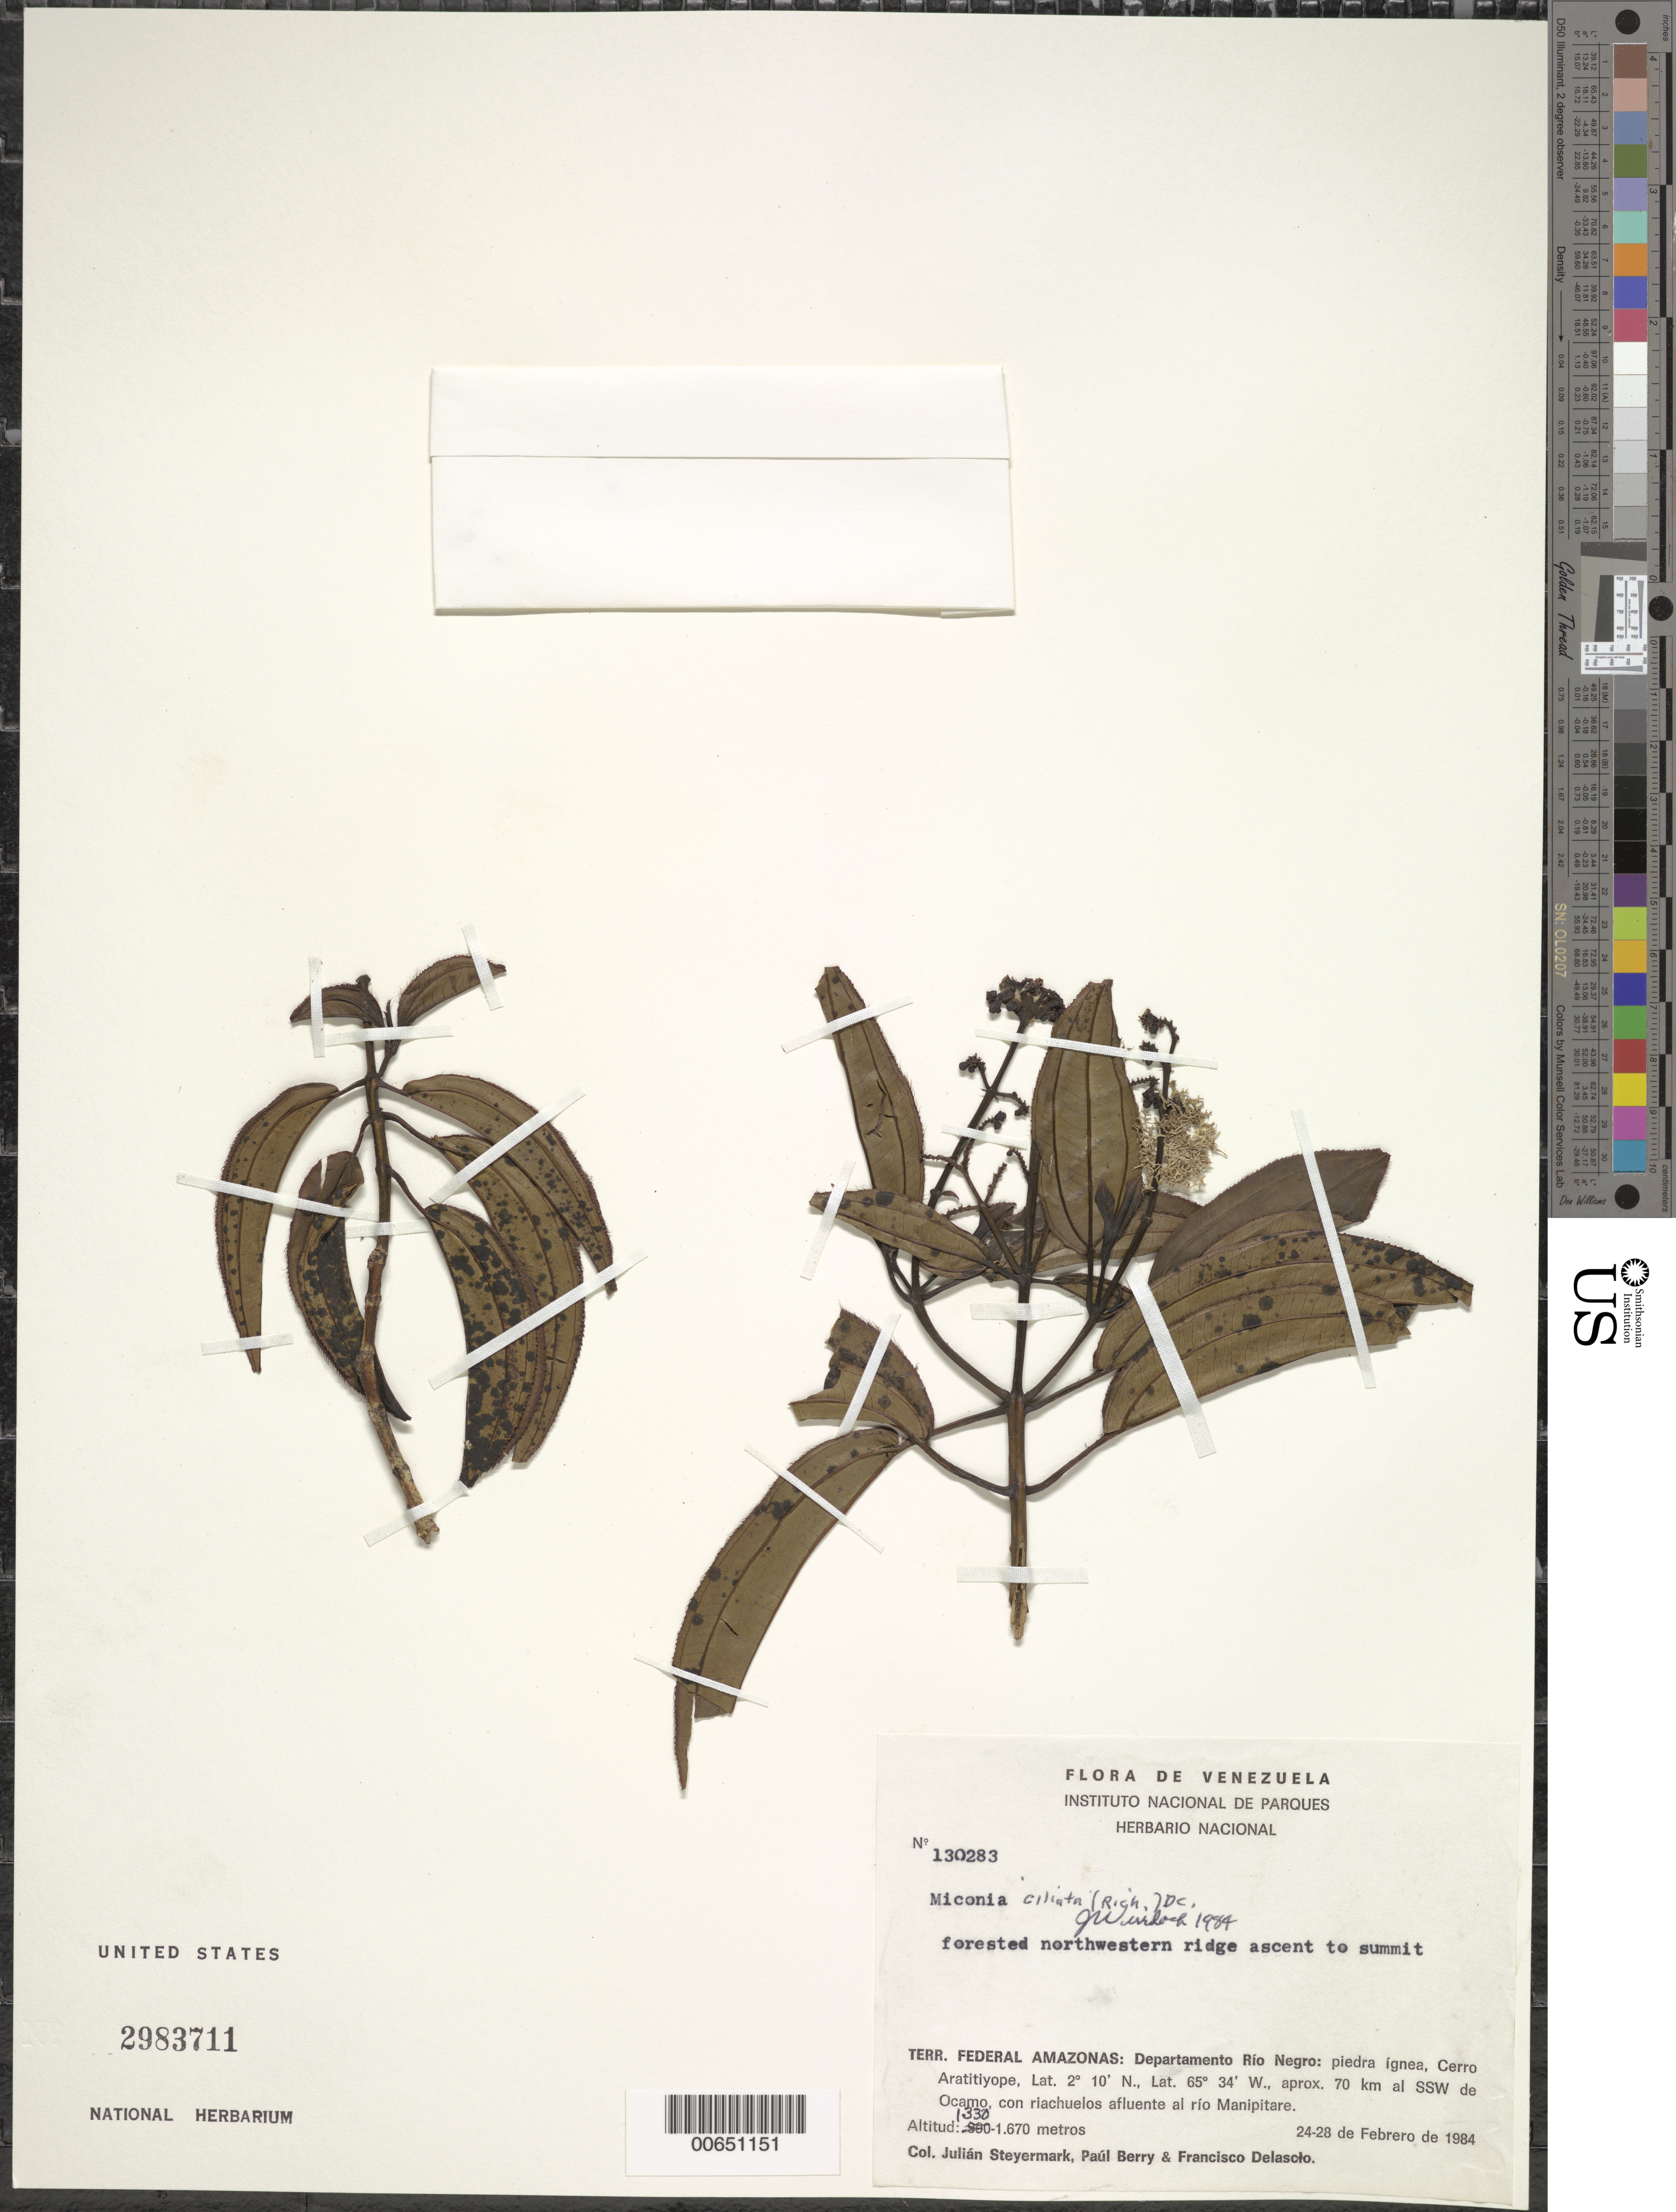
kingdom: Plantae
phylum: Tracheophyta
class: Magnoliopsida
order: Myrtales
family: Melastomataceae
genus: Miconia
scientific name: Miconia ciliata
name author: (Rich.) DC.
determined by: Wurdack, John J., (US), US (UNITED STATES)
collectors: J. Steyermark, P. Berry & F. Delascio C.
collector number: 130283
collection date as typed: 24-Feb-84 to 28-Feb-84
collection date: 1984-02-24/1984-02-28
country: Venezuela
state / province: Amazonas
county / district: Río Negro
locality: Cerro Aratitiyope, approx. 70 km SSW of Ocamo, con riachuelos afluente al Río Manipitare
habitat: Piedra ignea, forested northwestern ridge ascent to summit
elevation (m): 990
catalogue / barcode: US 2983711